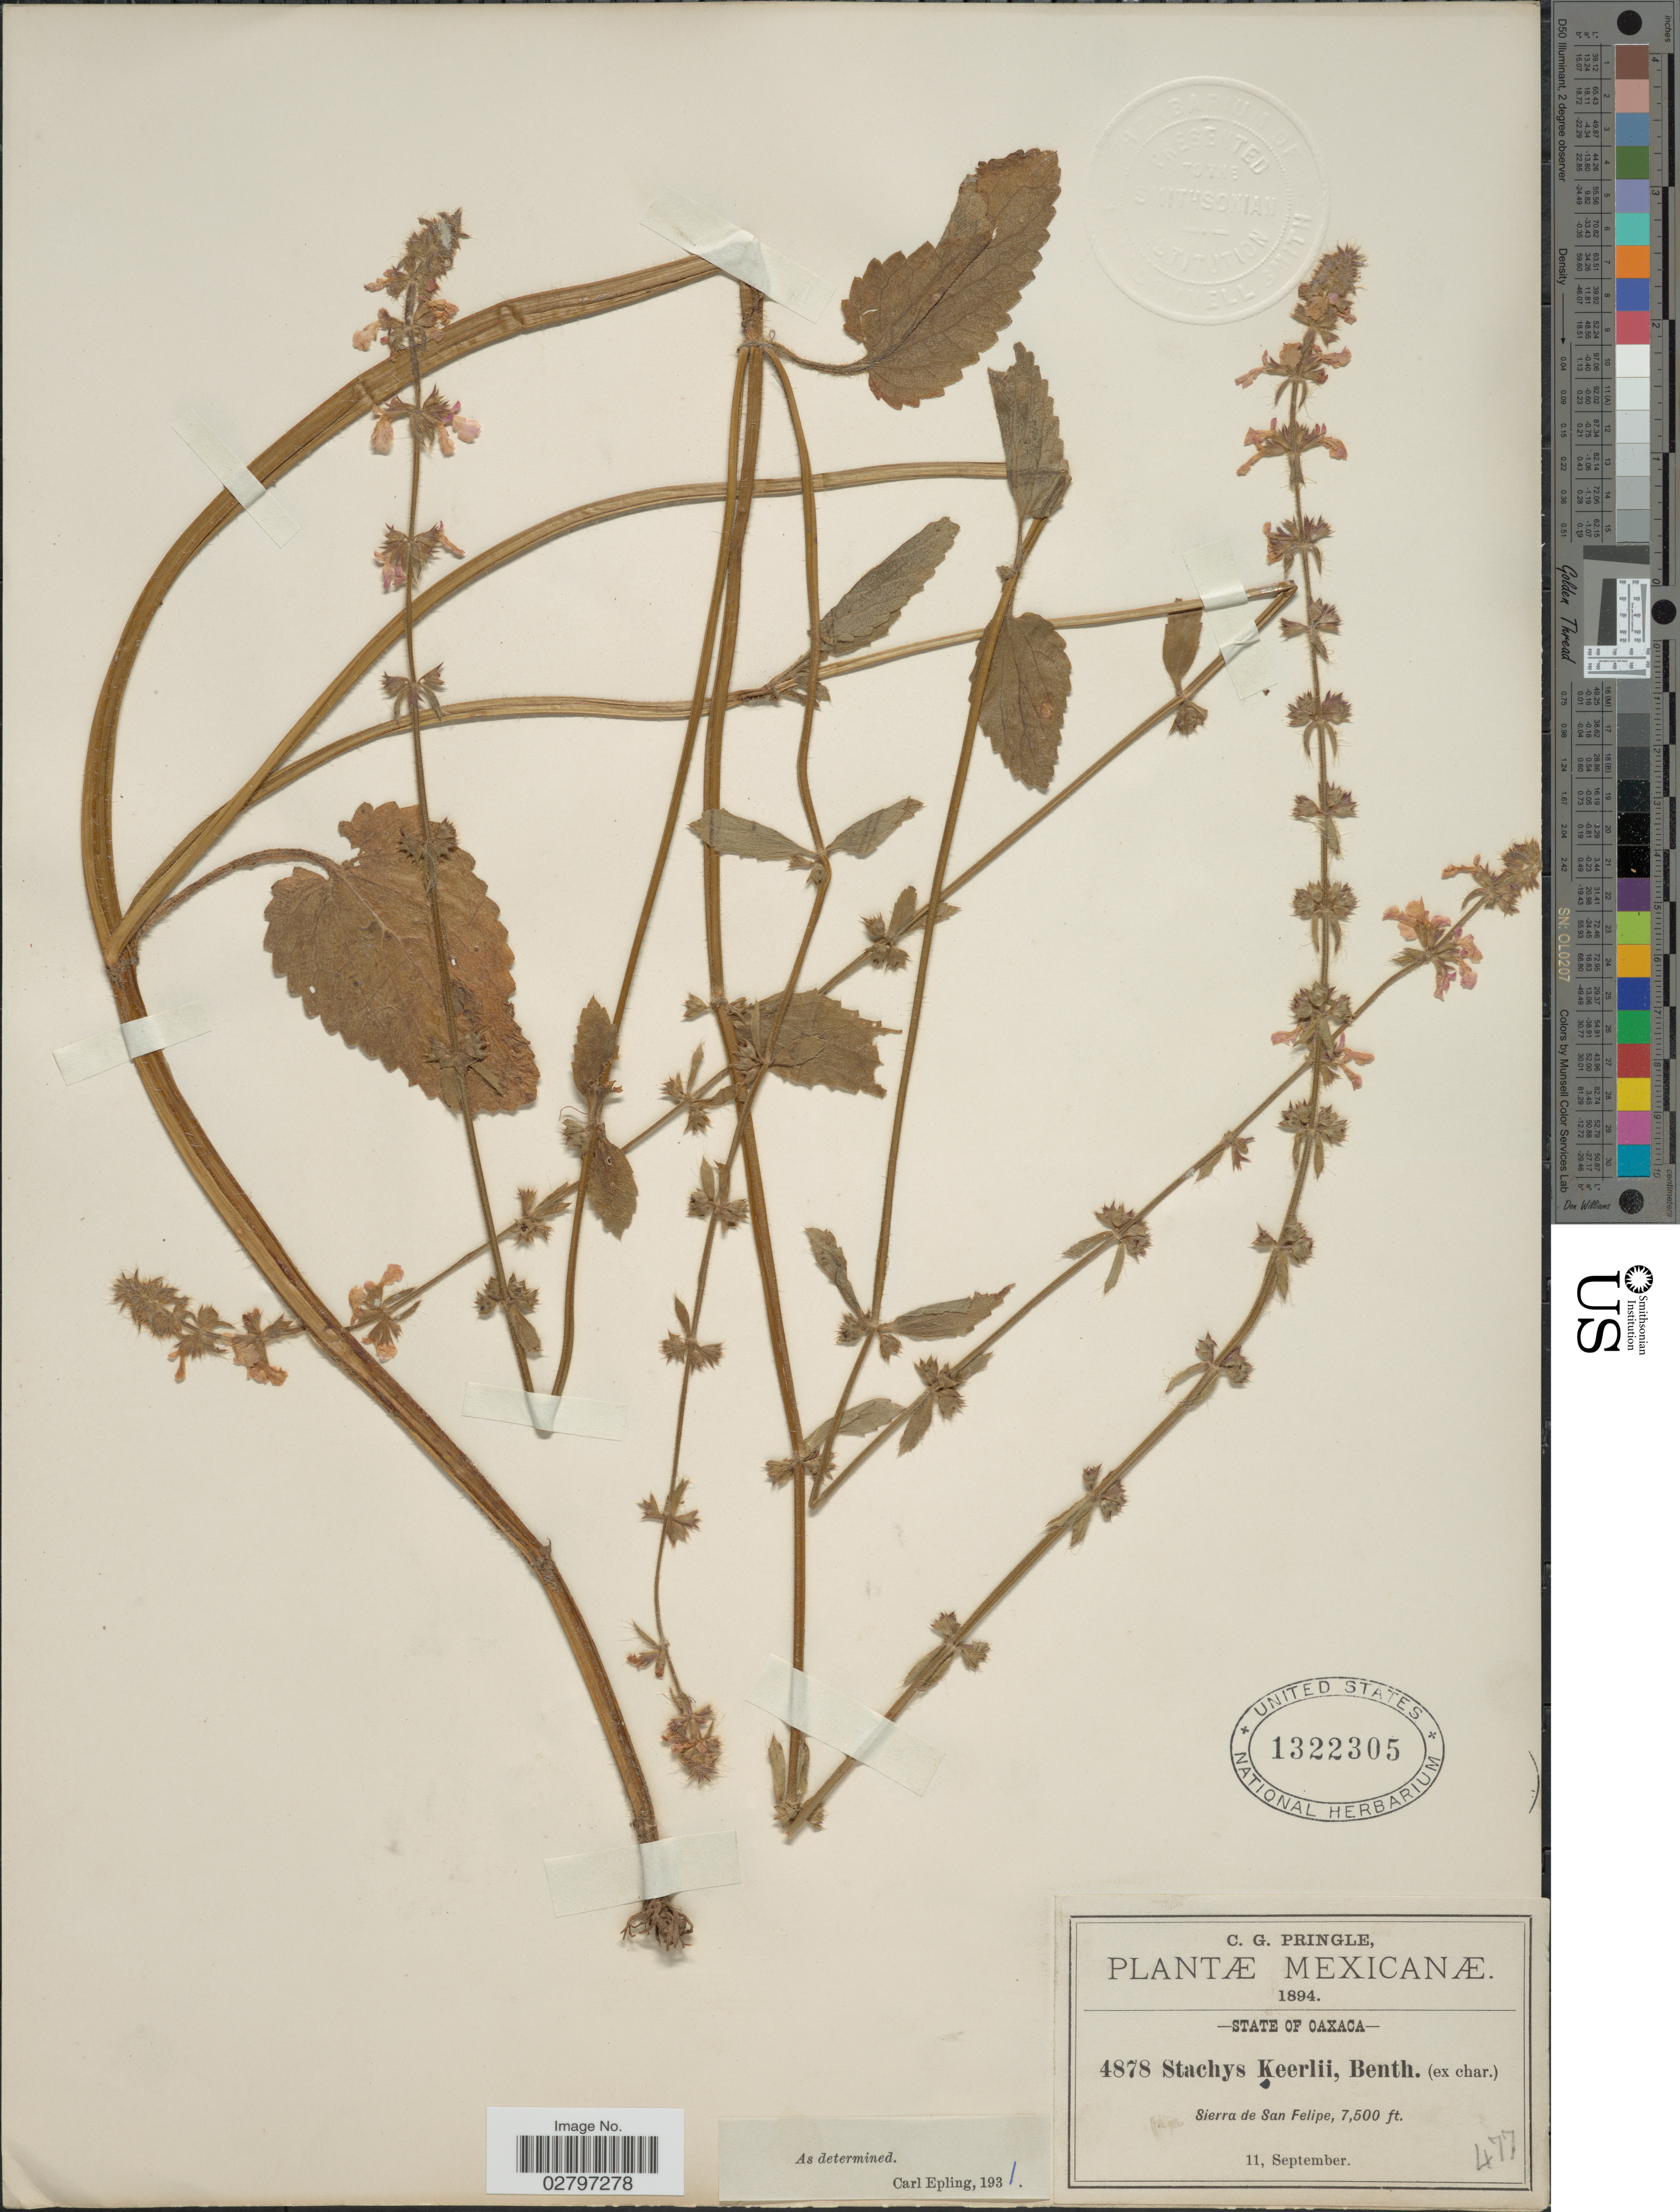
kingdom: Plantae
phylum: Tracheophyta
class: Magnoliopsida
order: Lamiales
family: Lamiaceae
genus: Stachys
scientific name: Stachys keerlii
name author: Benth.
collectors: C. G. Pringle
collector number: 4878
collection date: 1894-09-11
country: Mexico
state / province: Oaxaca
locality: Sierra de San Felipe.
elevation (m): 2286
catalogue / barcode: US 1322305